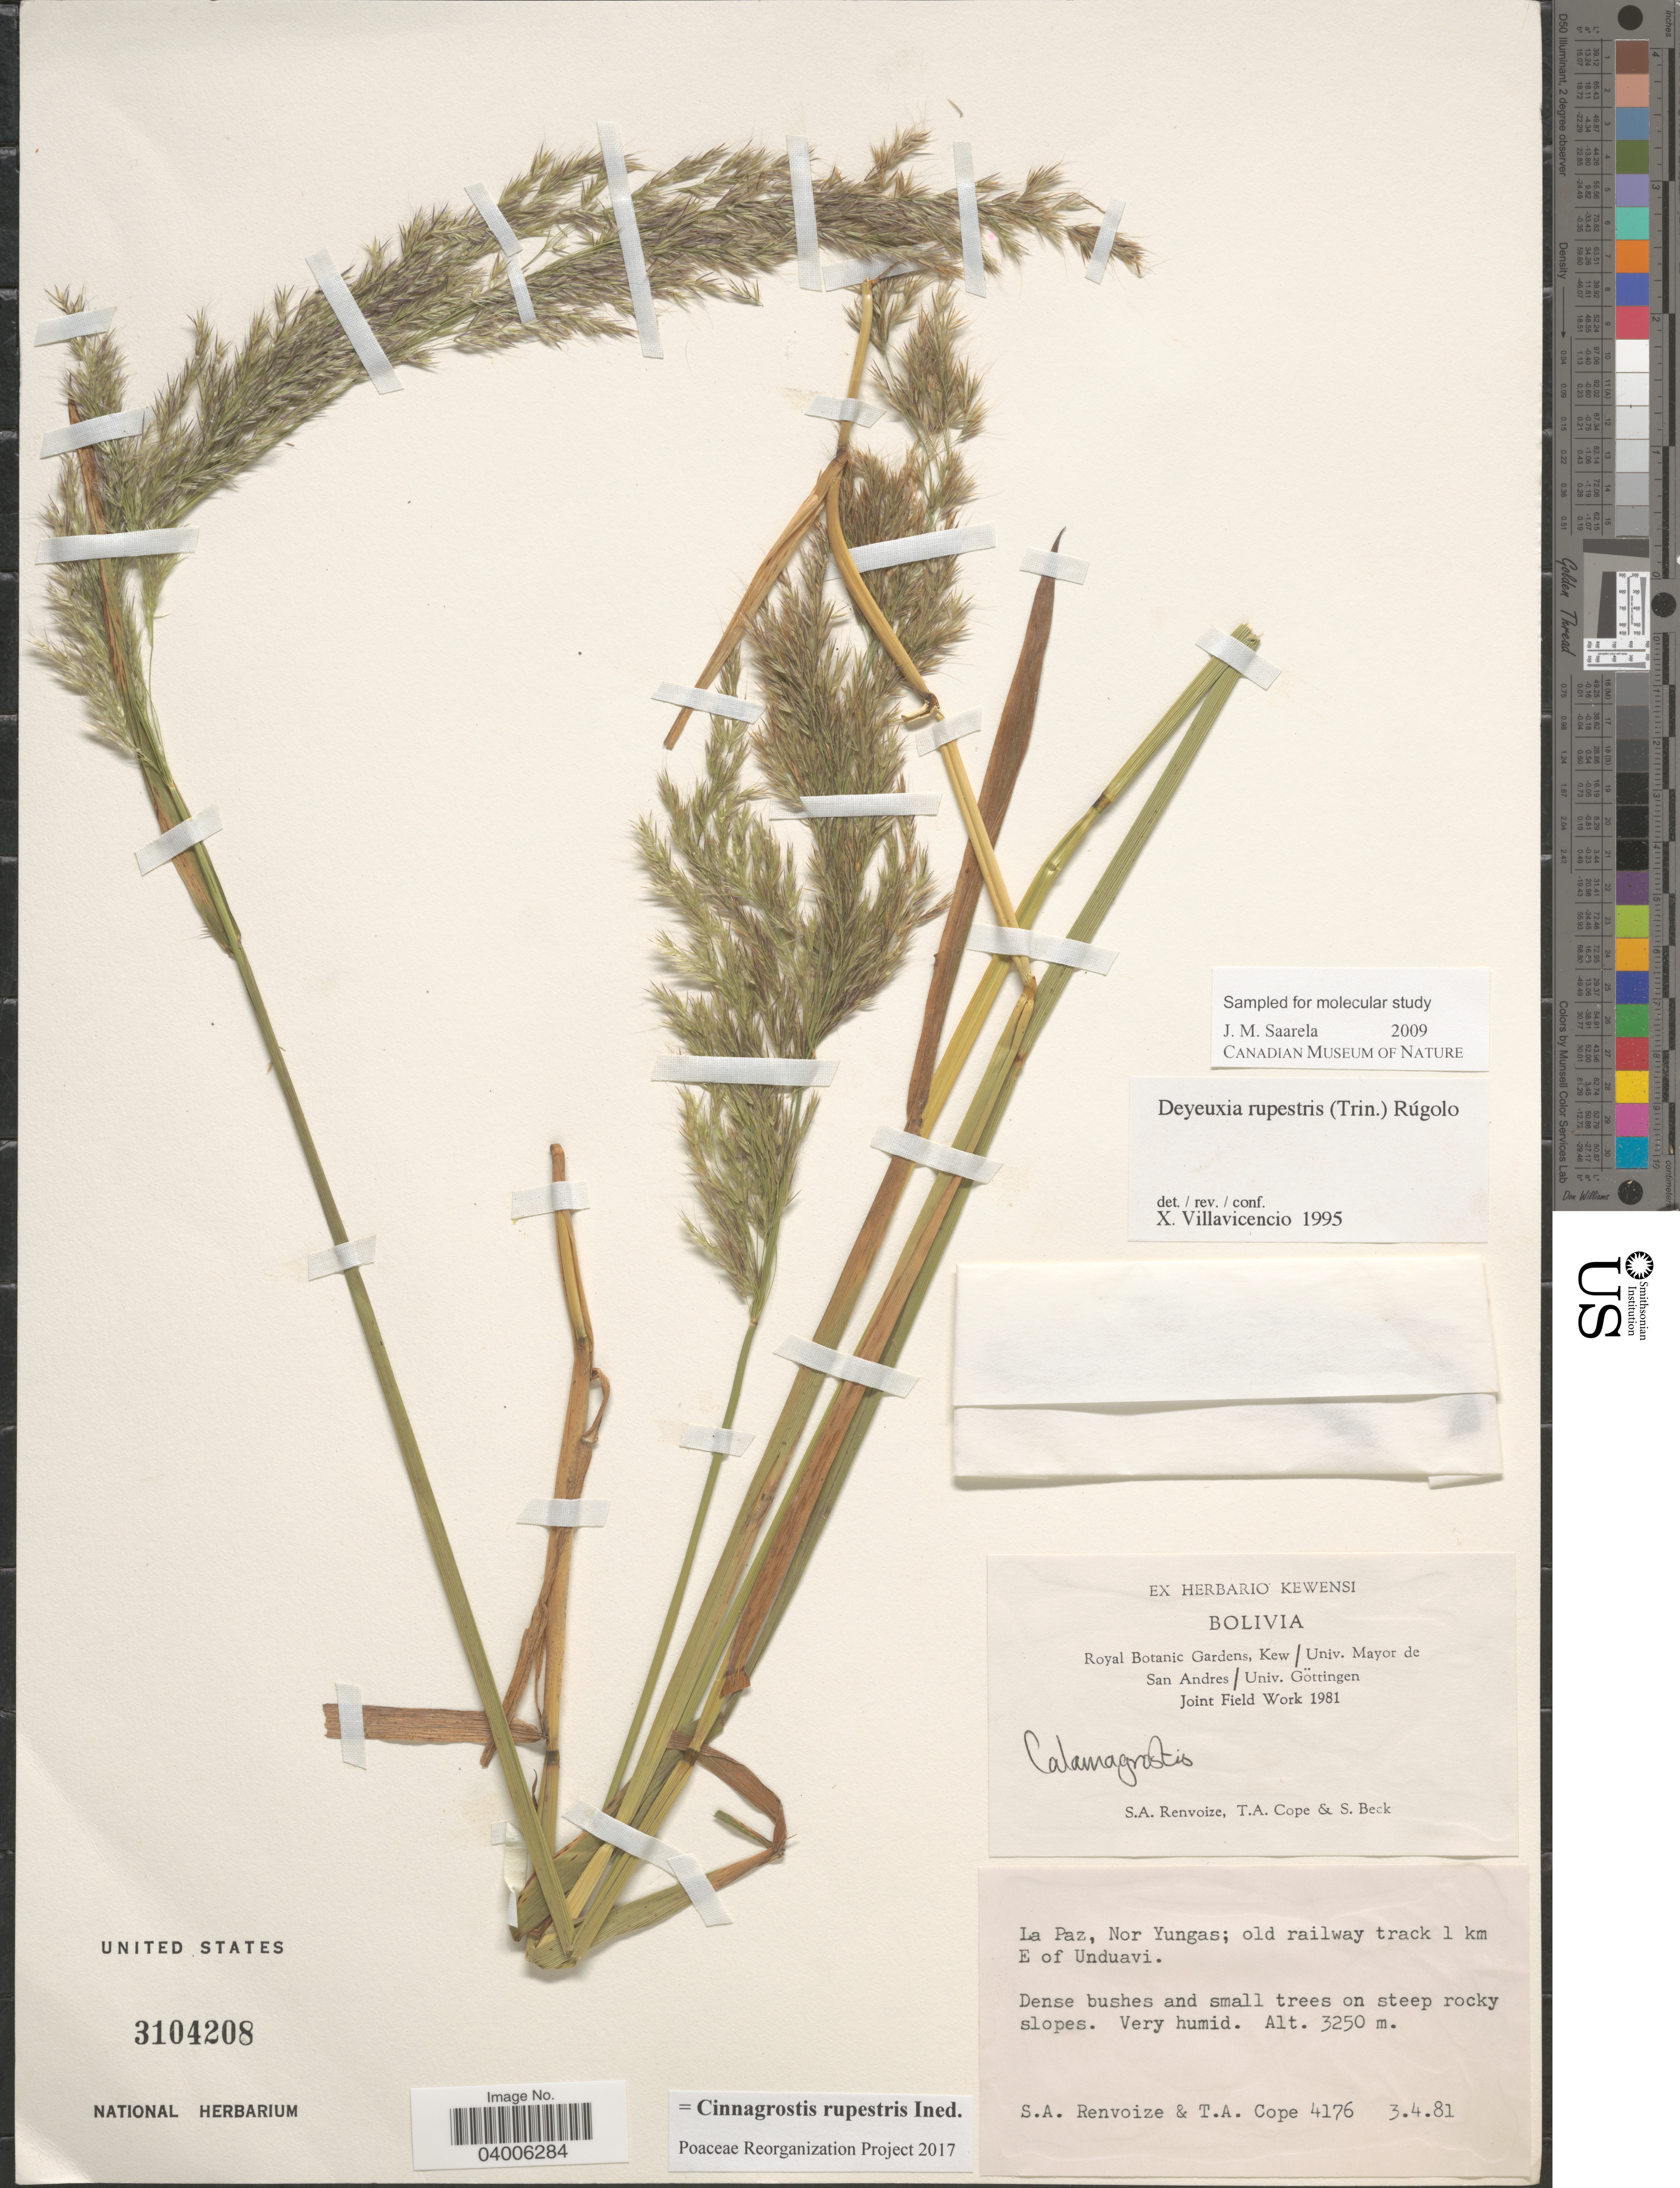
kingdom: Plantae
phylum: Tracheophyta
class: Liliopsida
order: Poales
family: Poaceae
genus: Cinnagrostis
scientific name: Cinnagrostis rupestris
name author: (Trin.) P.M. Peterson et al.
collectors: S. A. Renvoize, T. A. Cope & S. G. Beck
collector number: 4176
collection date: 1981-04-03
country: Bolivia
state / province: La Paz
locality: Nor Yungas; old railway track 1 km E of Unduavi.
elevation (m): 3250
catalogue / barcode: US 3104208